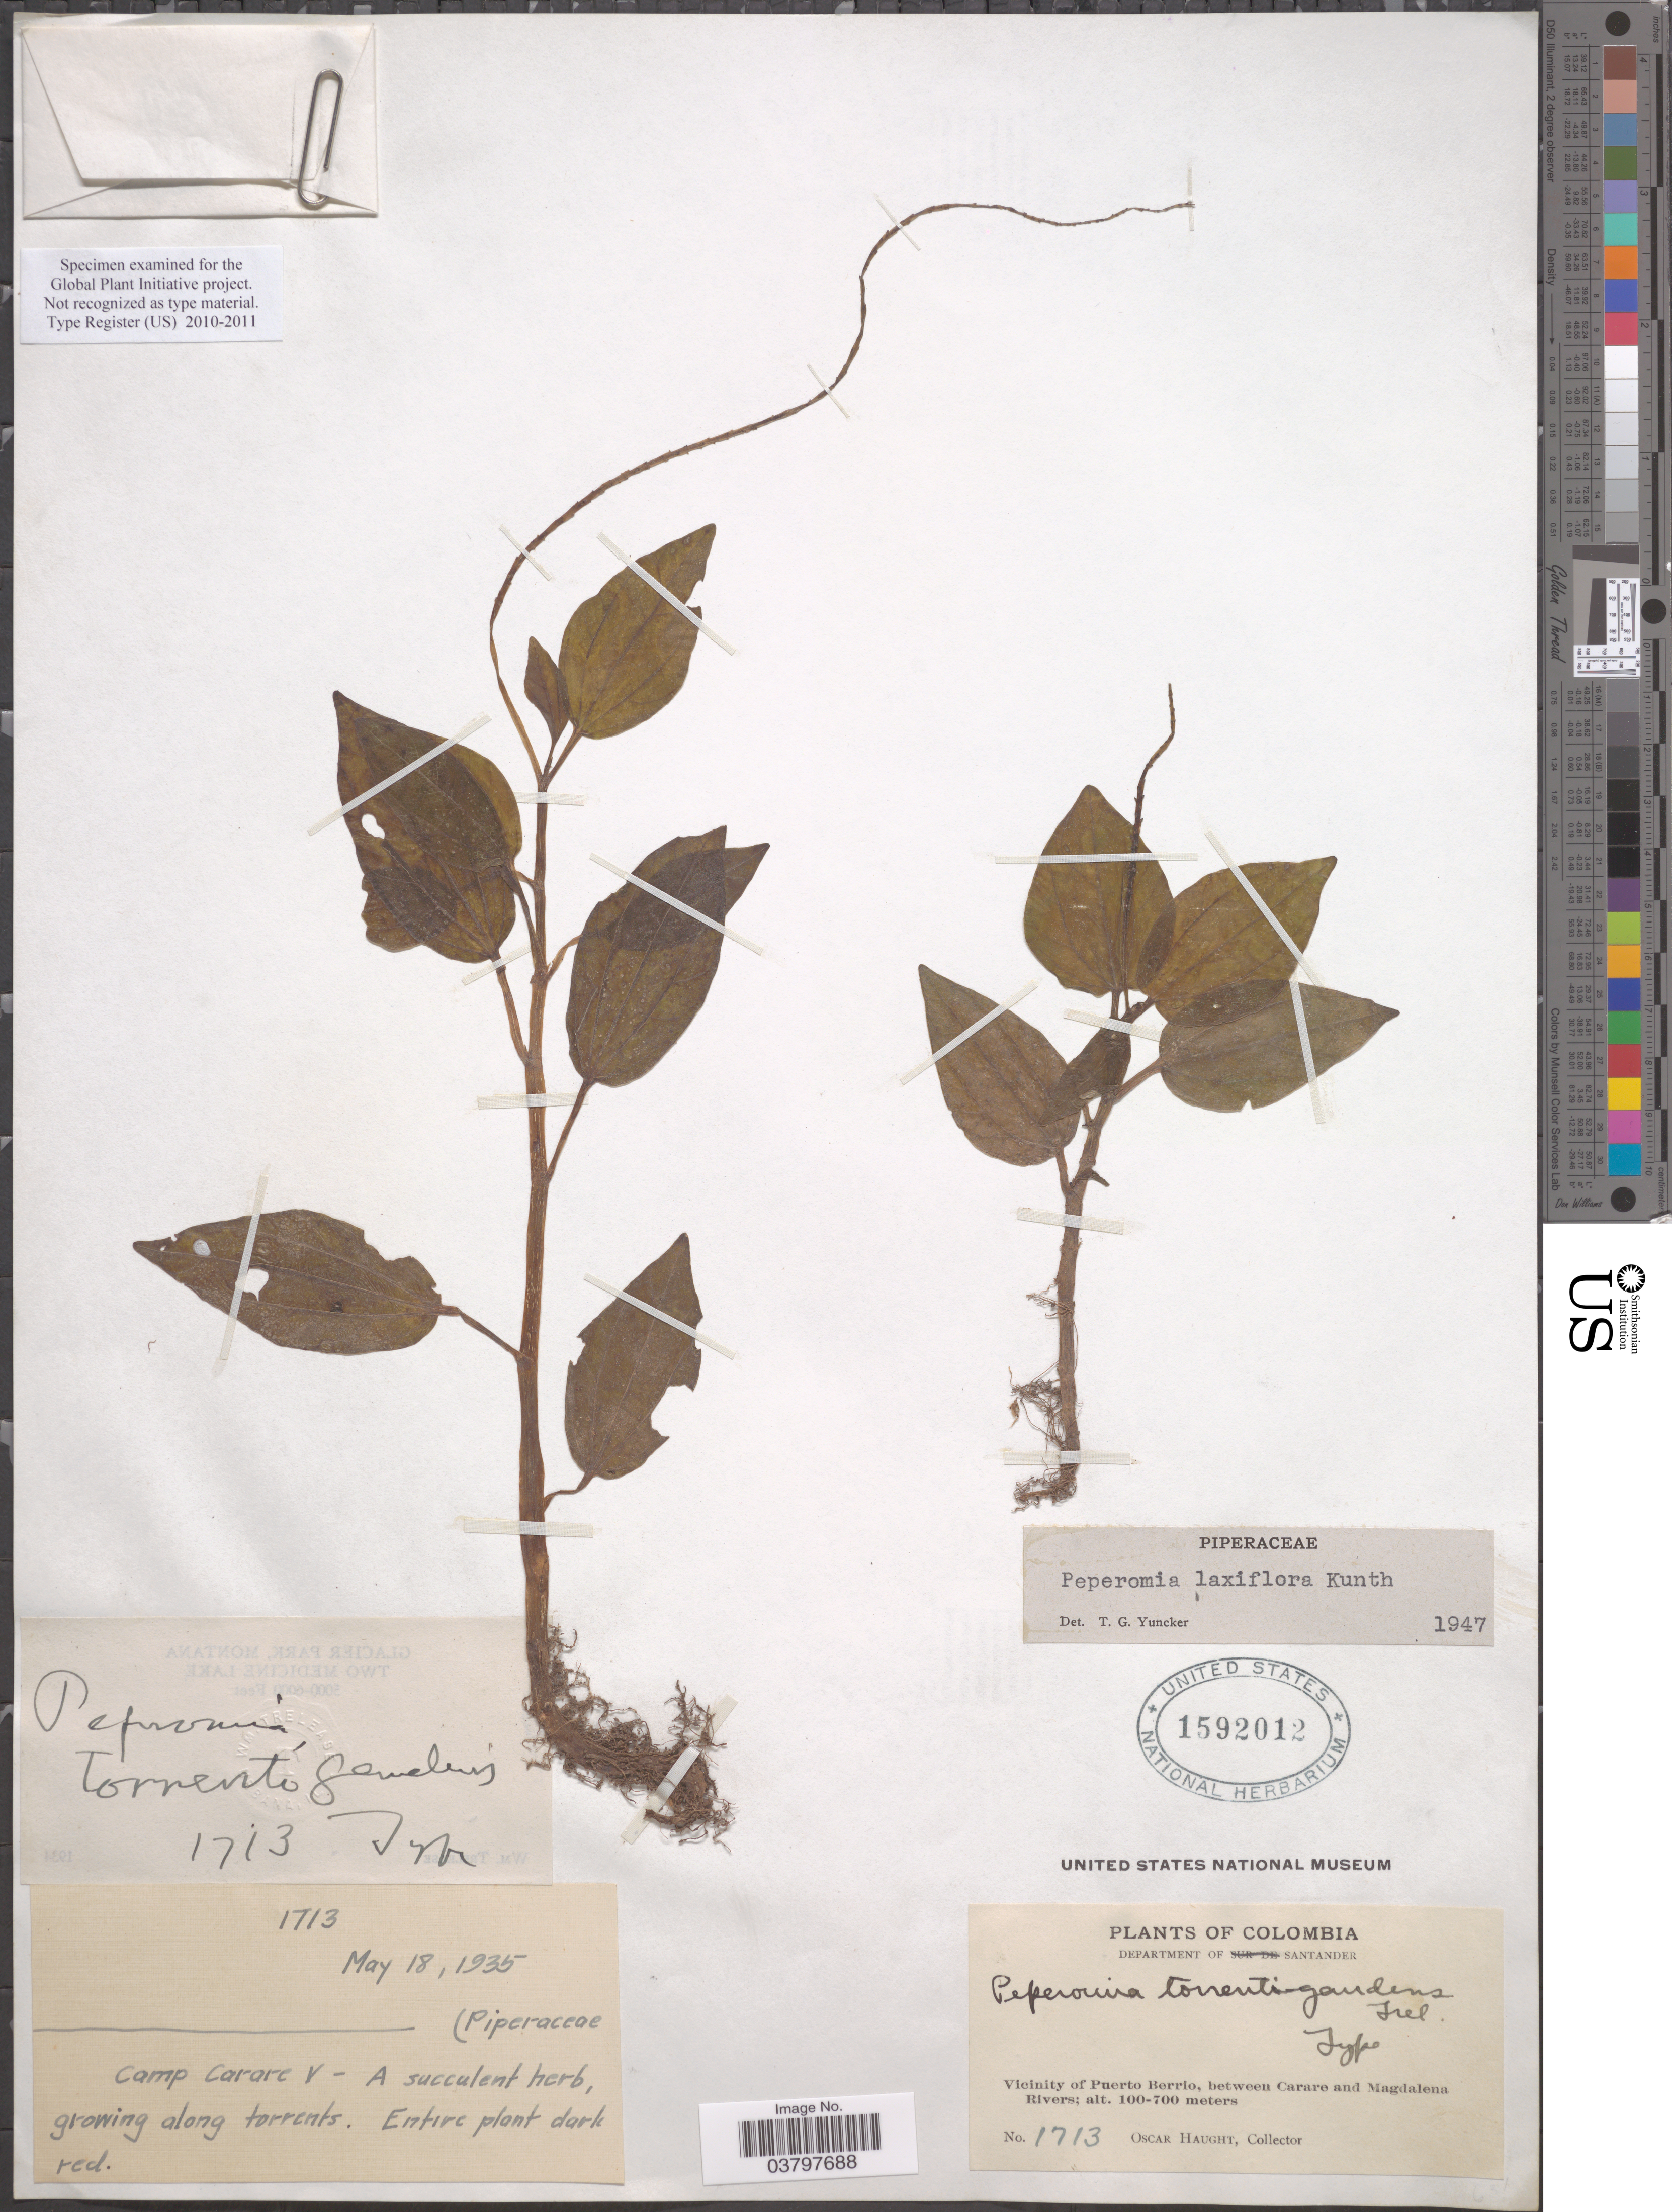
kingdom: Plantae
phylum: Tracheophyta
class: Magnoliopsida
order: Piperales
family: Piperaceae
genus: Peperomia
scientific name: Peperomia laxiflora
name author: Kunth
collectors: O. L. Haught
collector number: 1713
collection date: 1935-05-18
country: Colombia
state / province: Santander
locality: Department of Santander. Vicinity of Puerto Berrio, between Carare and Magdalena Rivers. Camp Carare V.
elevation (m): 100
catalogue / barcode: US 1592012